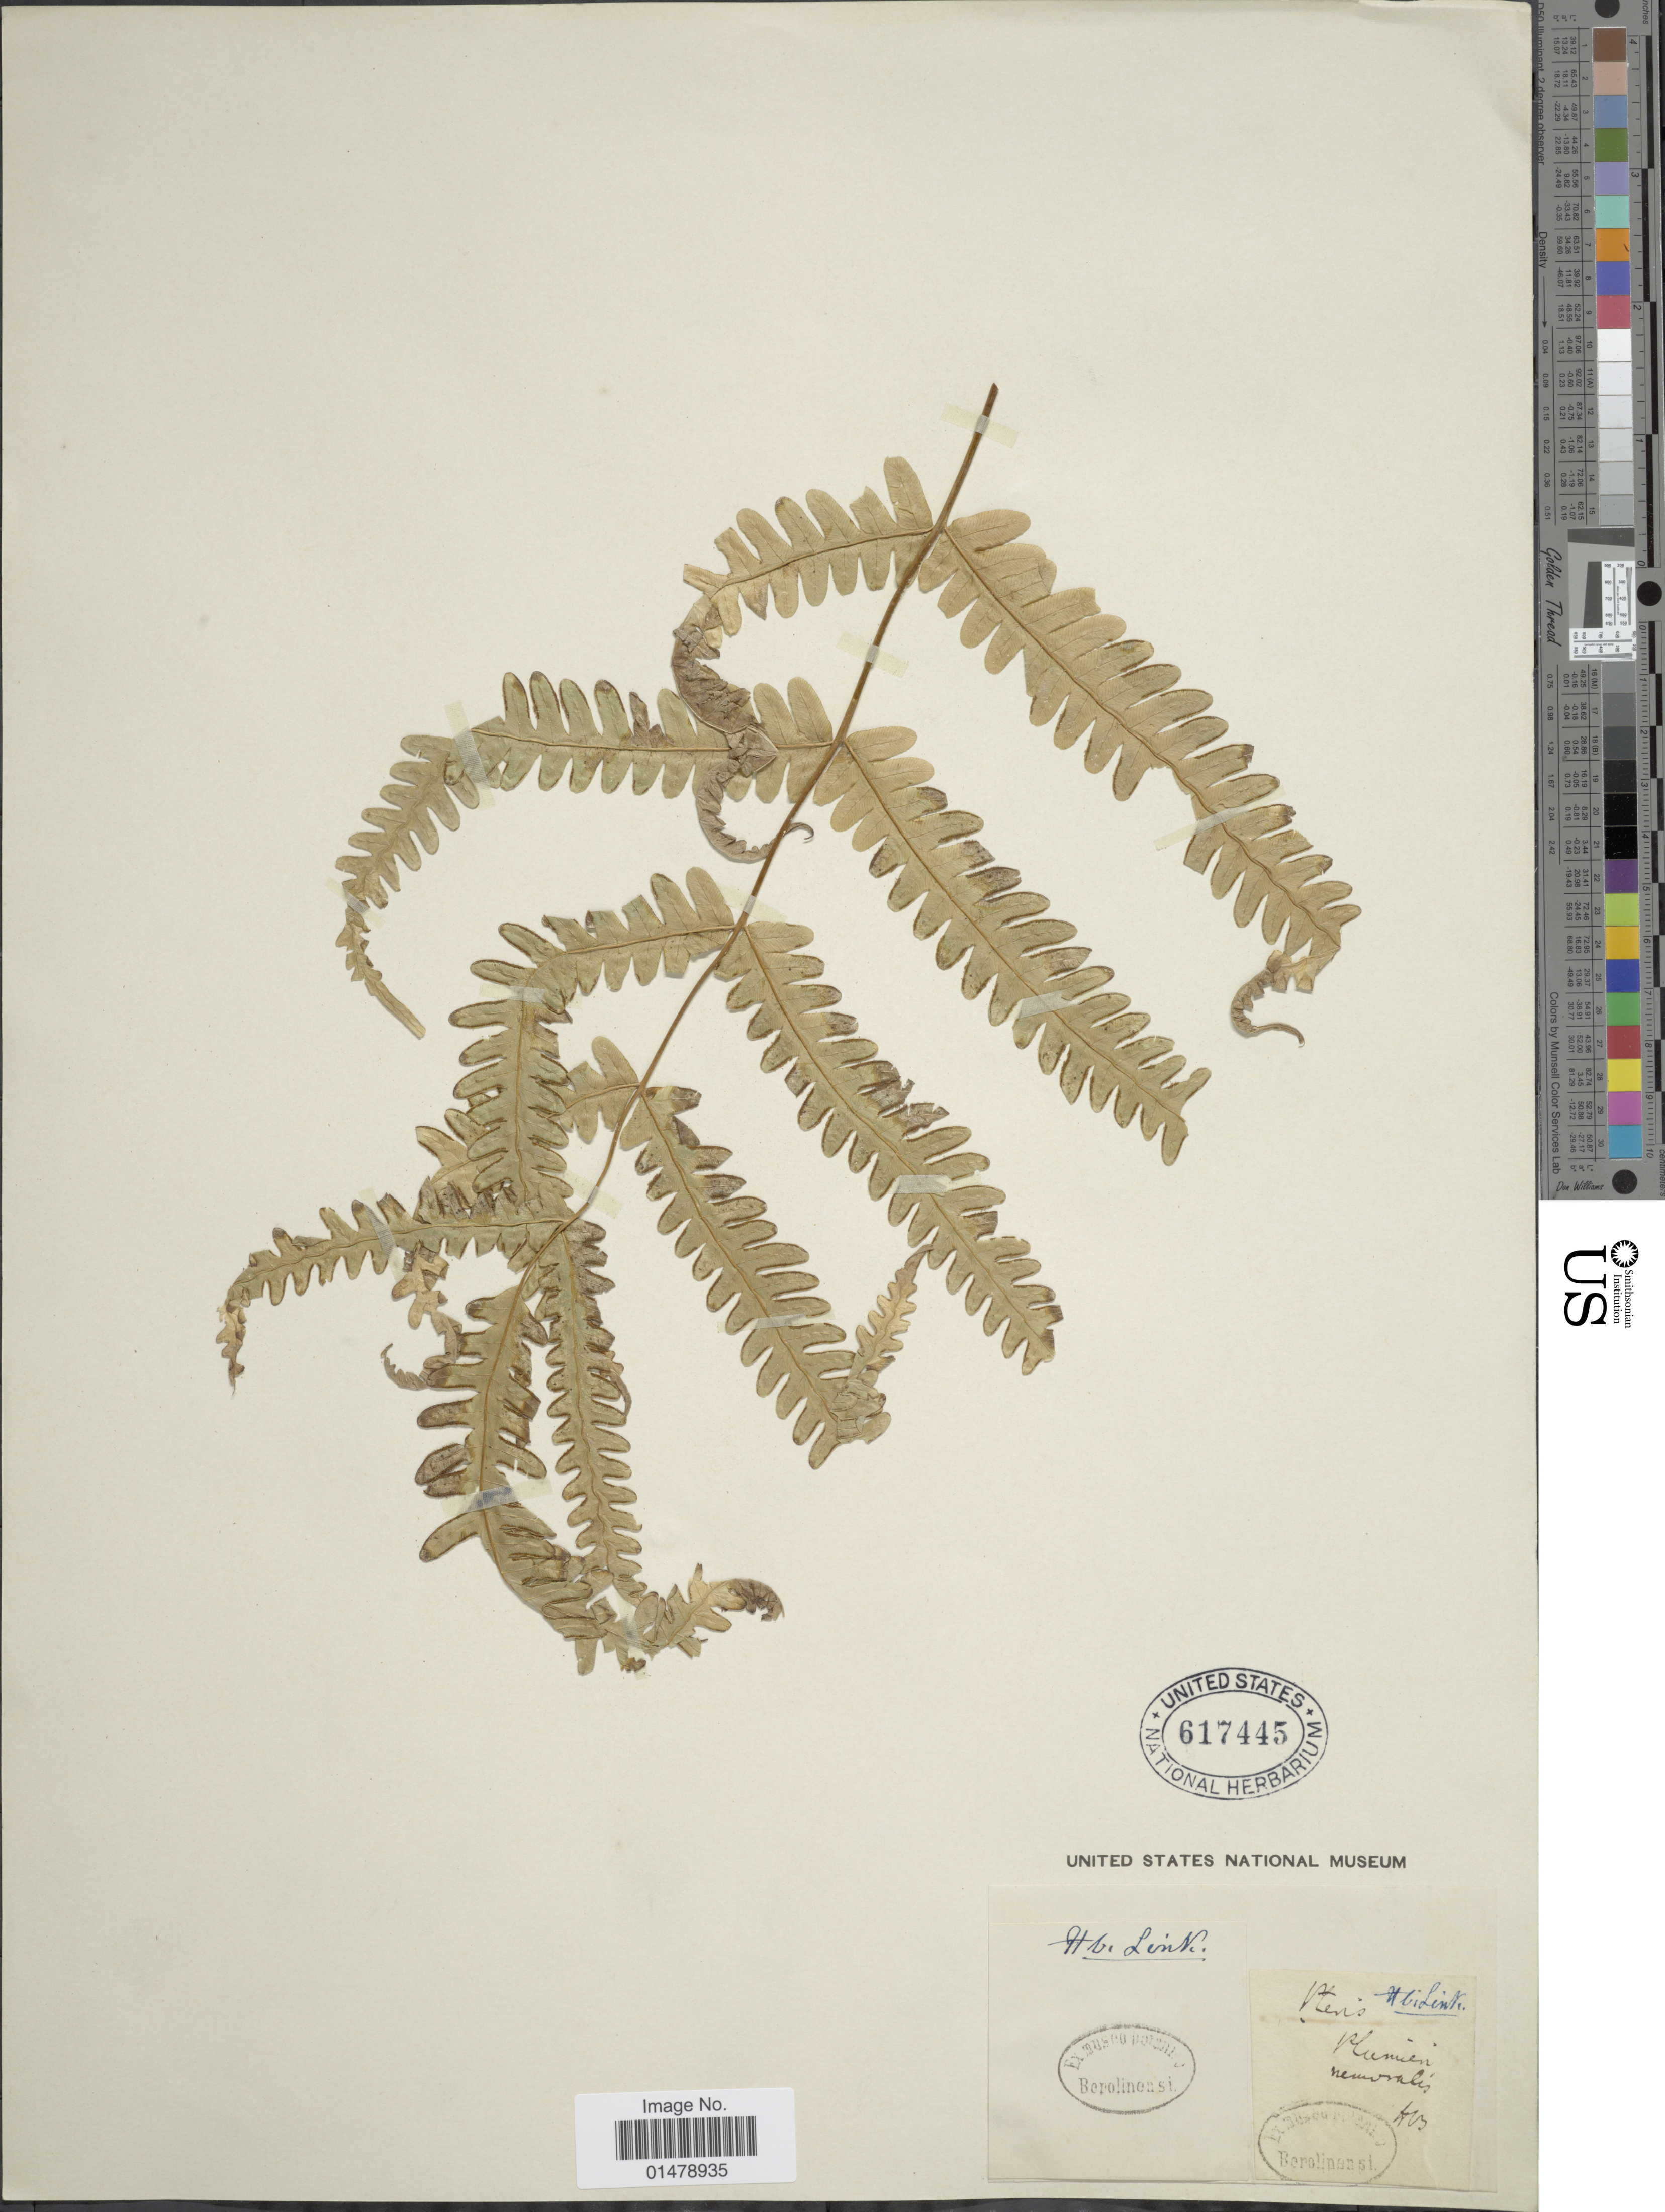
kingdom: Plantae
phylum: Tracheophyta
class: Polypodiopsida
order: Polypodiales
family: Pteridaceae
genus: Pteris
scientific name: Pteris quadriaurita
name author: Retz.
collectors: ex herb. Link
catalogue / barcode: US 617445